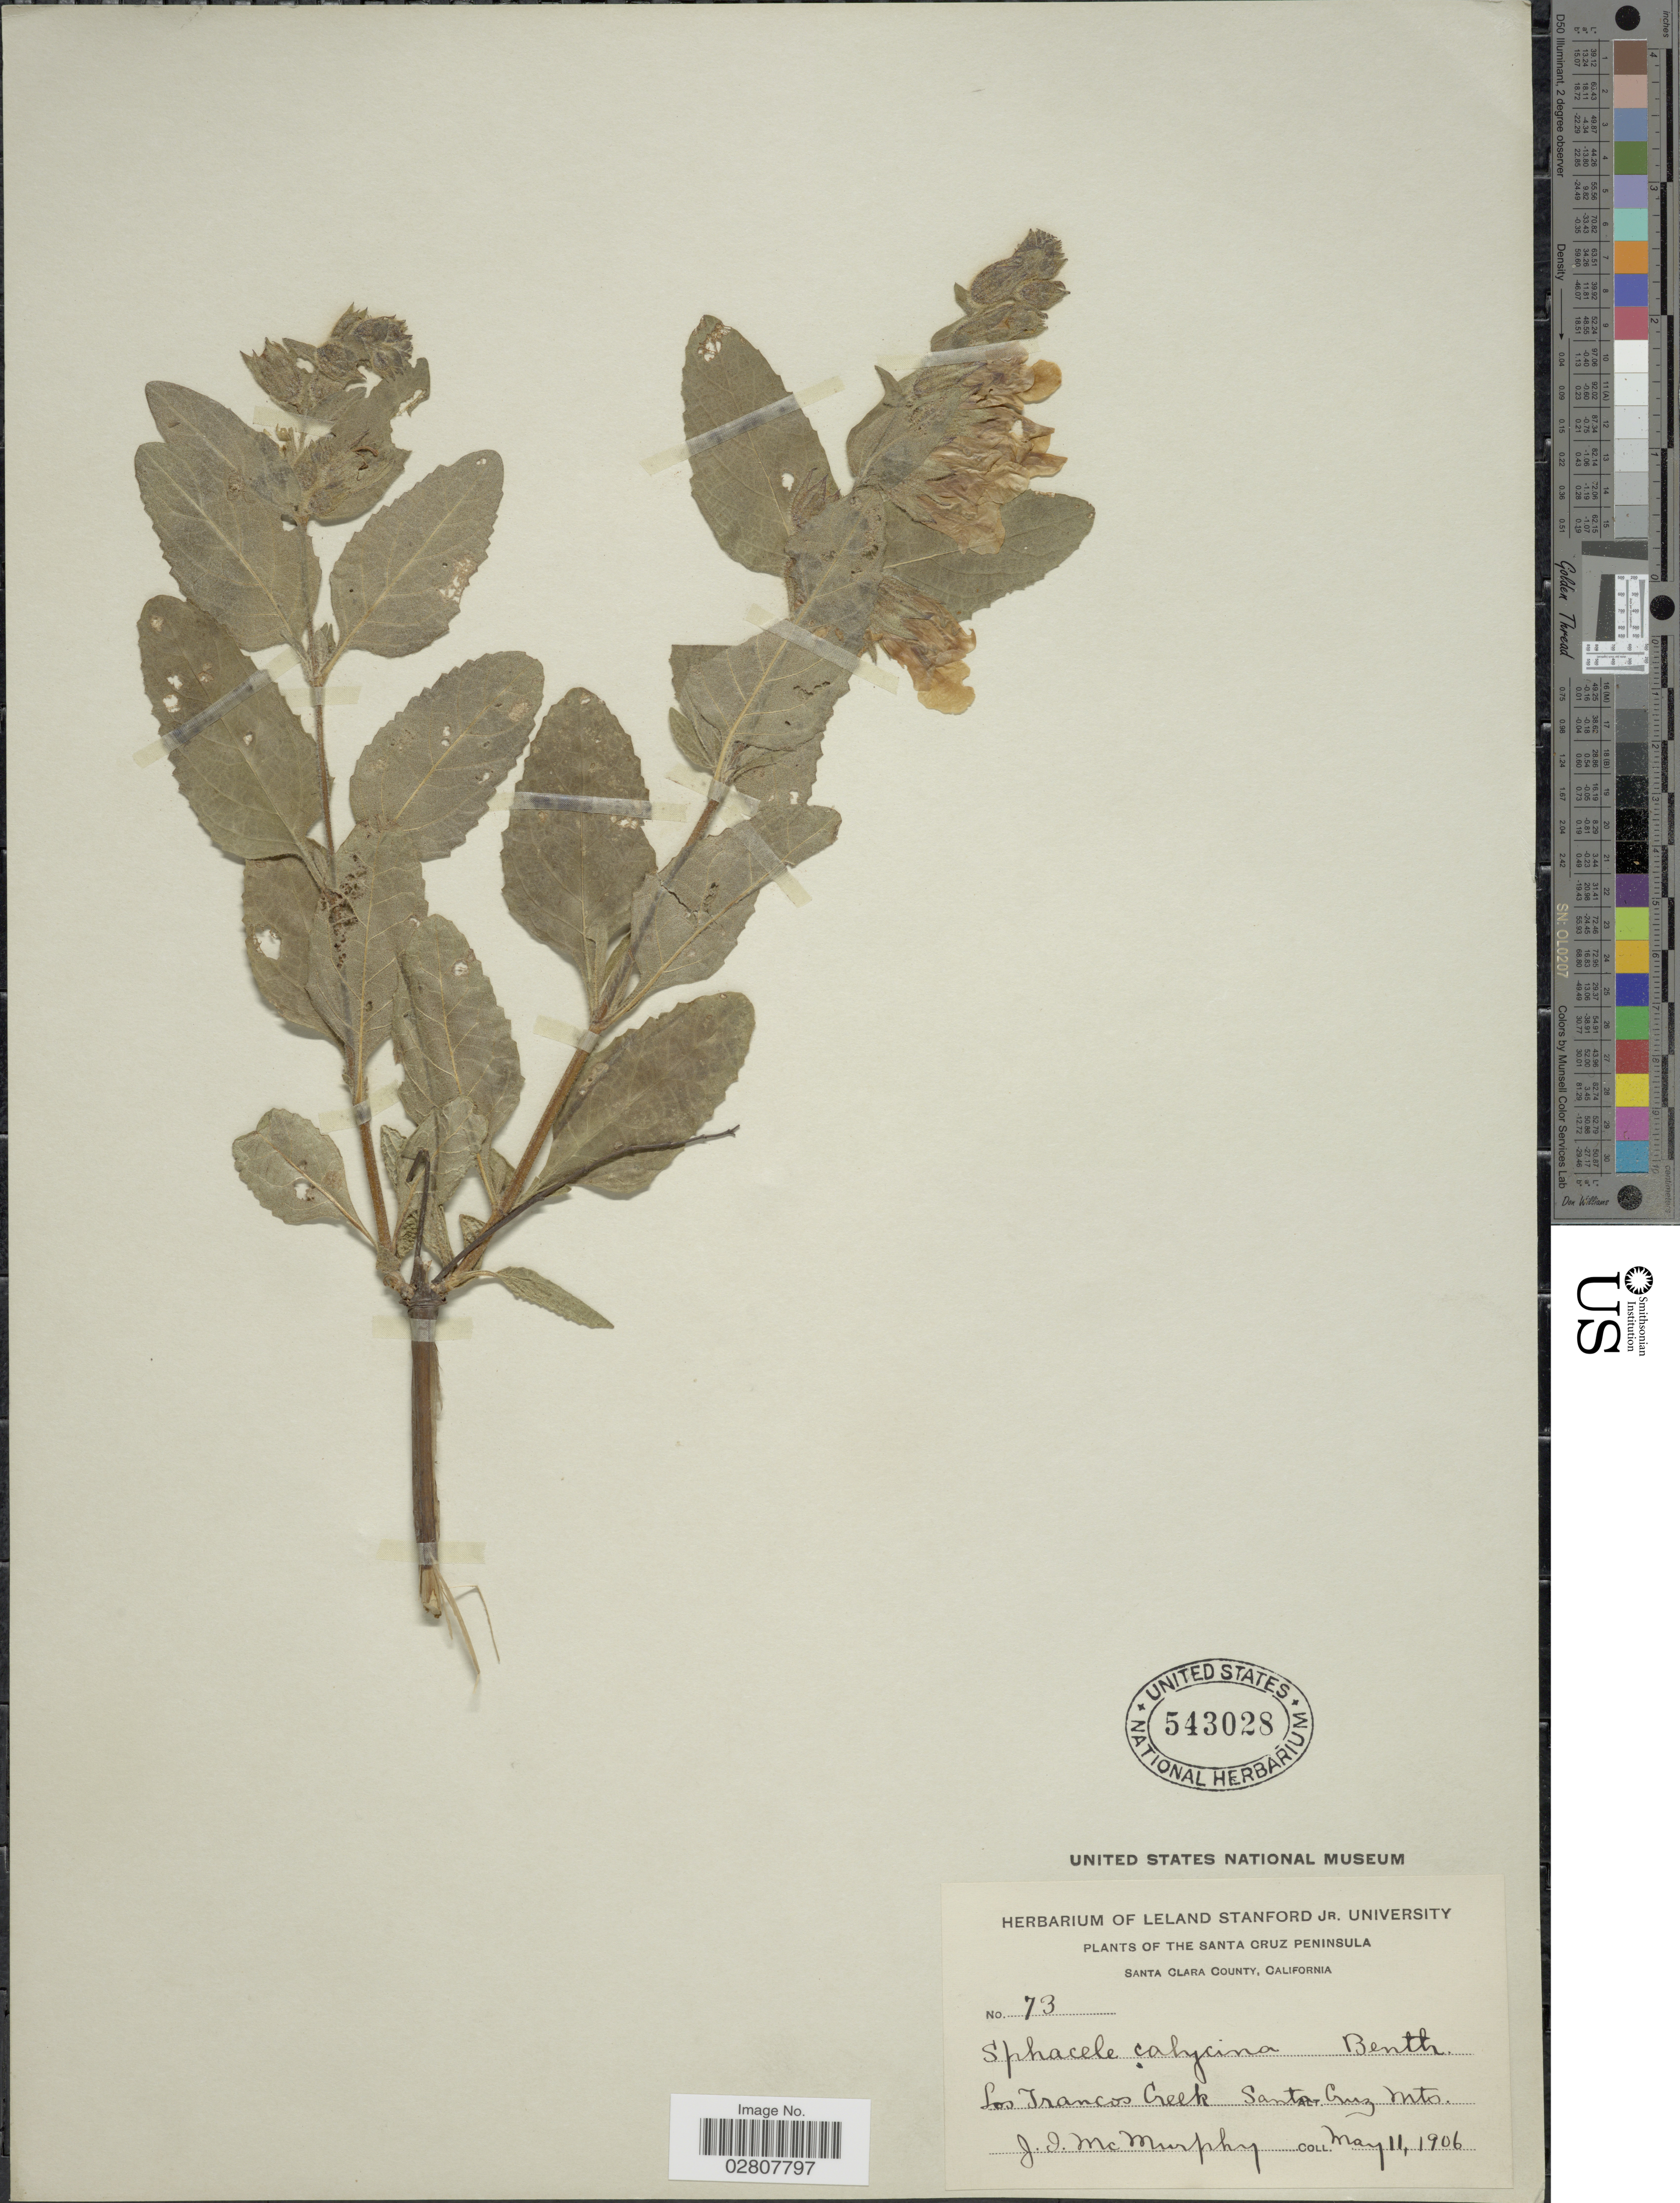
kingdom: Plantae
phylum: Tracheophyta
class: Magnoliopsida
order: Lamiales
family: Lamiaceae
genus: Lepechinia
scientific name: Lepechinia calycina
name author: (Benth.) Epling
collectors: J. McMurphy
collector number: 73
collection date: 1906-05-11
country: United States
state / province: California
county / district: Santa Clara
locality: The Santa Cruz Peninsula. Santa Clara County. Los Francos Creek. Santa Cruz Mts.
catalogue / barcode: US 543028